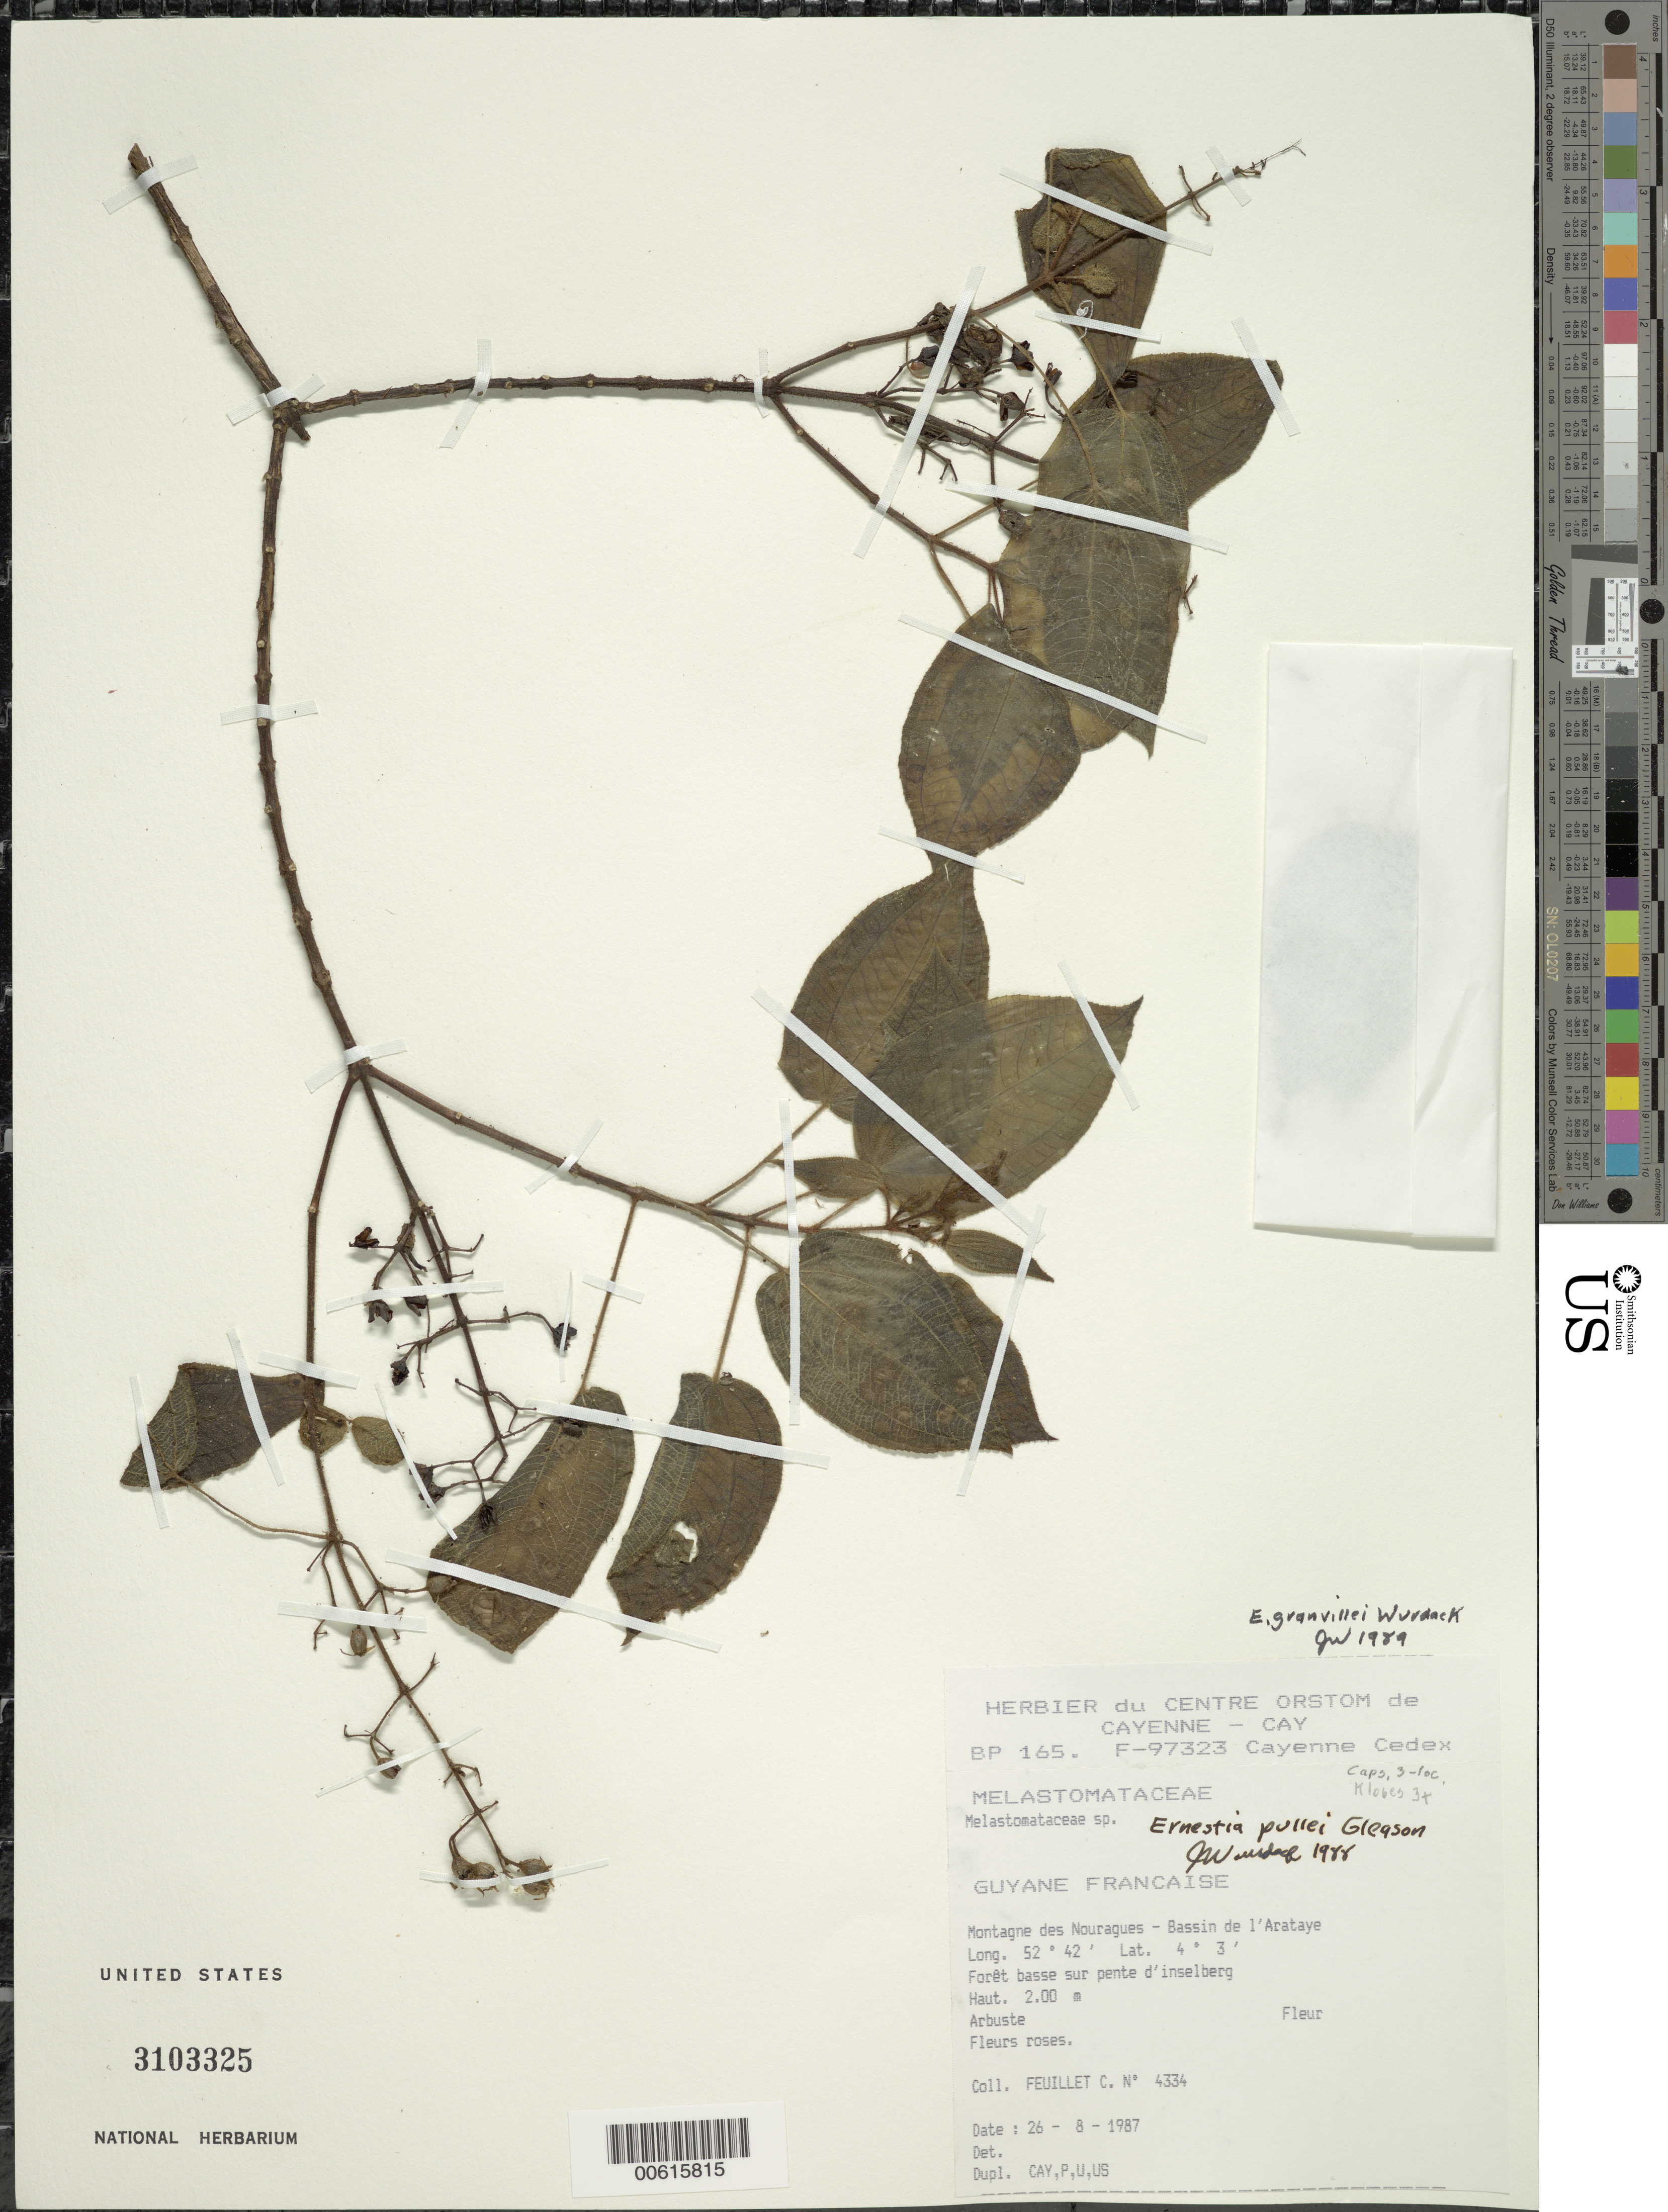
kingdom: Plantae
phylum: Tracheophyta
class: Magnoliopsida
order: Myrtales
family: Melastomataceae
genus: Ernestia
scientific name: Ernestia granvillei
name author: Wurdack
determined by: Wurdack, John J., (US), US (UNITED STATES)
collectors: C. Feuillet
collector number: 4334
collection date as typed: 26 Aug 1987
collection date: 1987-08-26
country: French Guiana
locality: Station des Nouragues, Bassin de l'Approuague, Arataye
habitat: Foret basse sur pente d'inselberg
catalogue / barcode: US 3103325